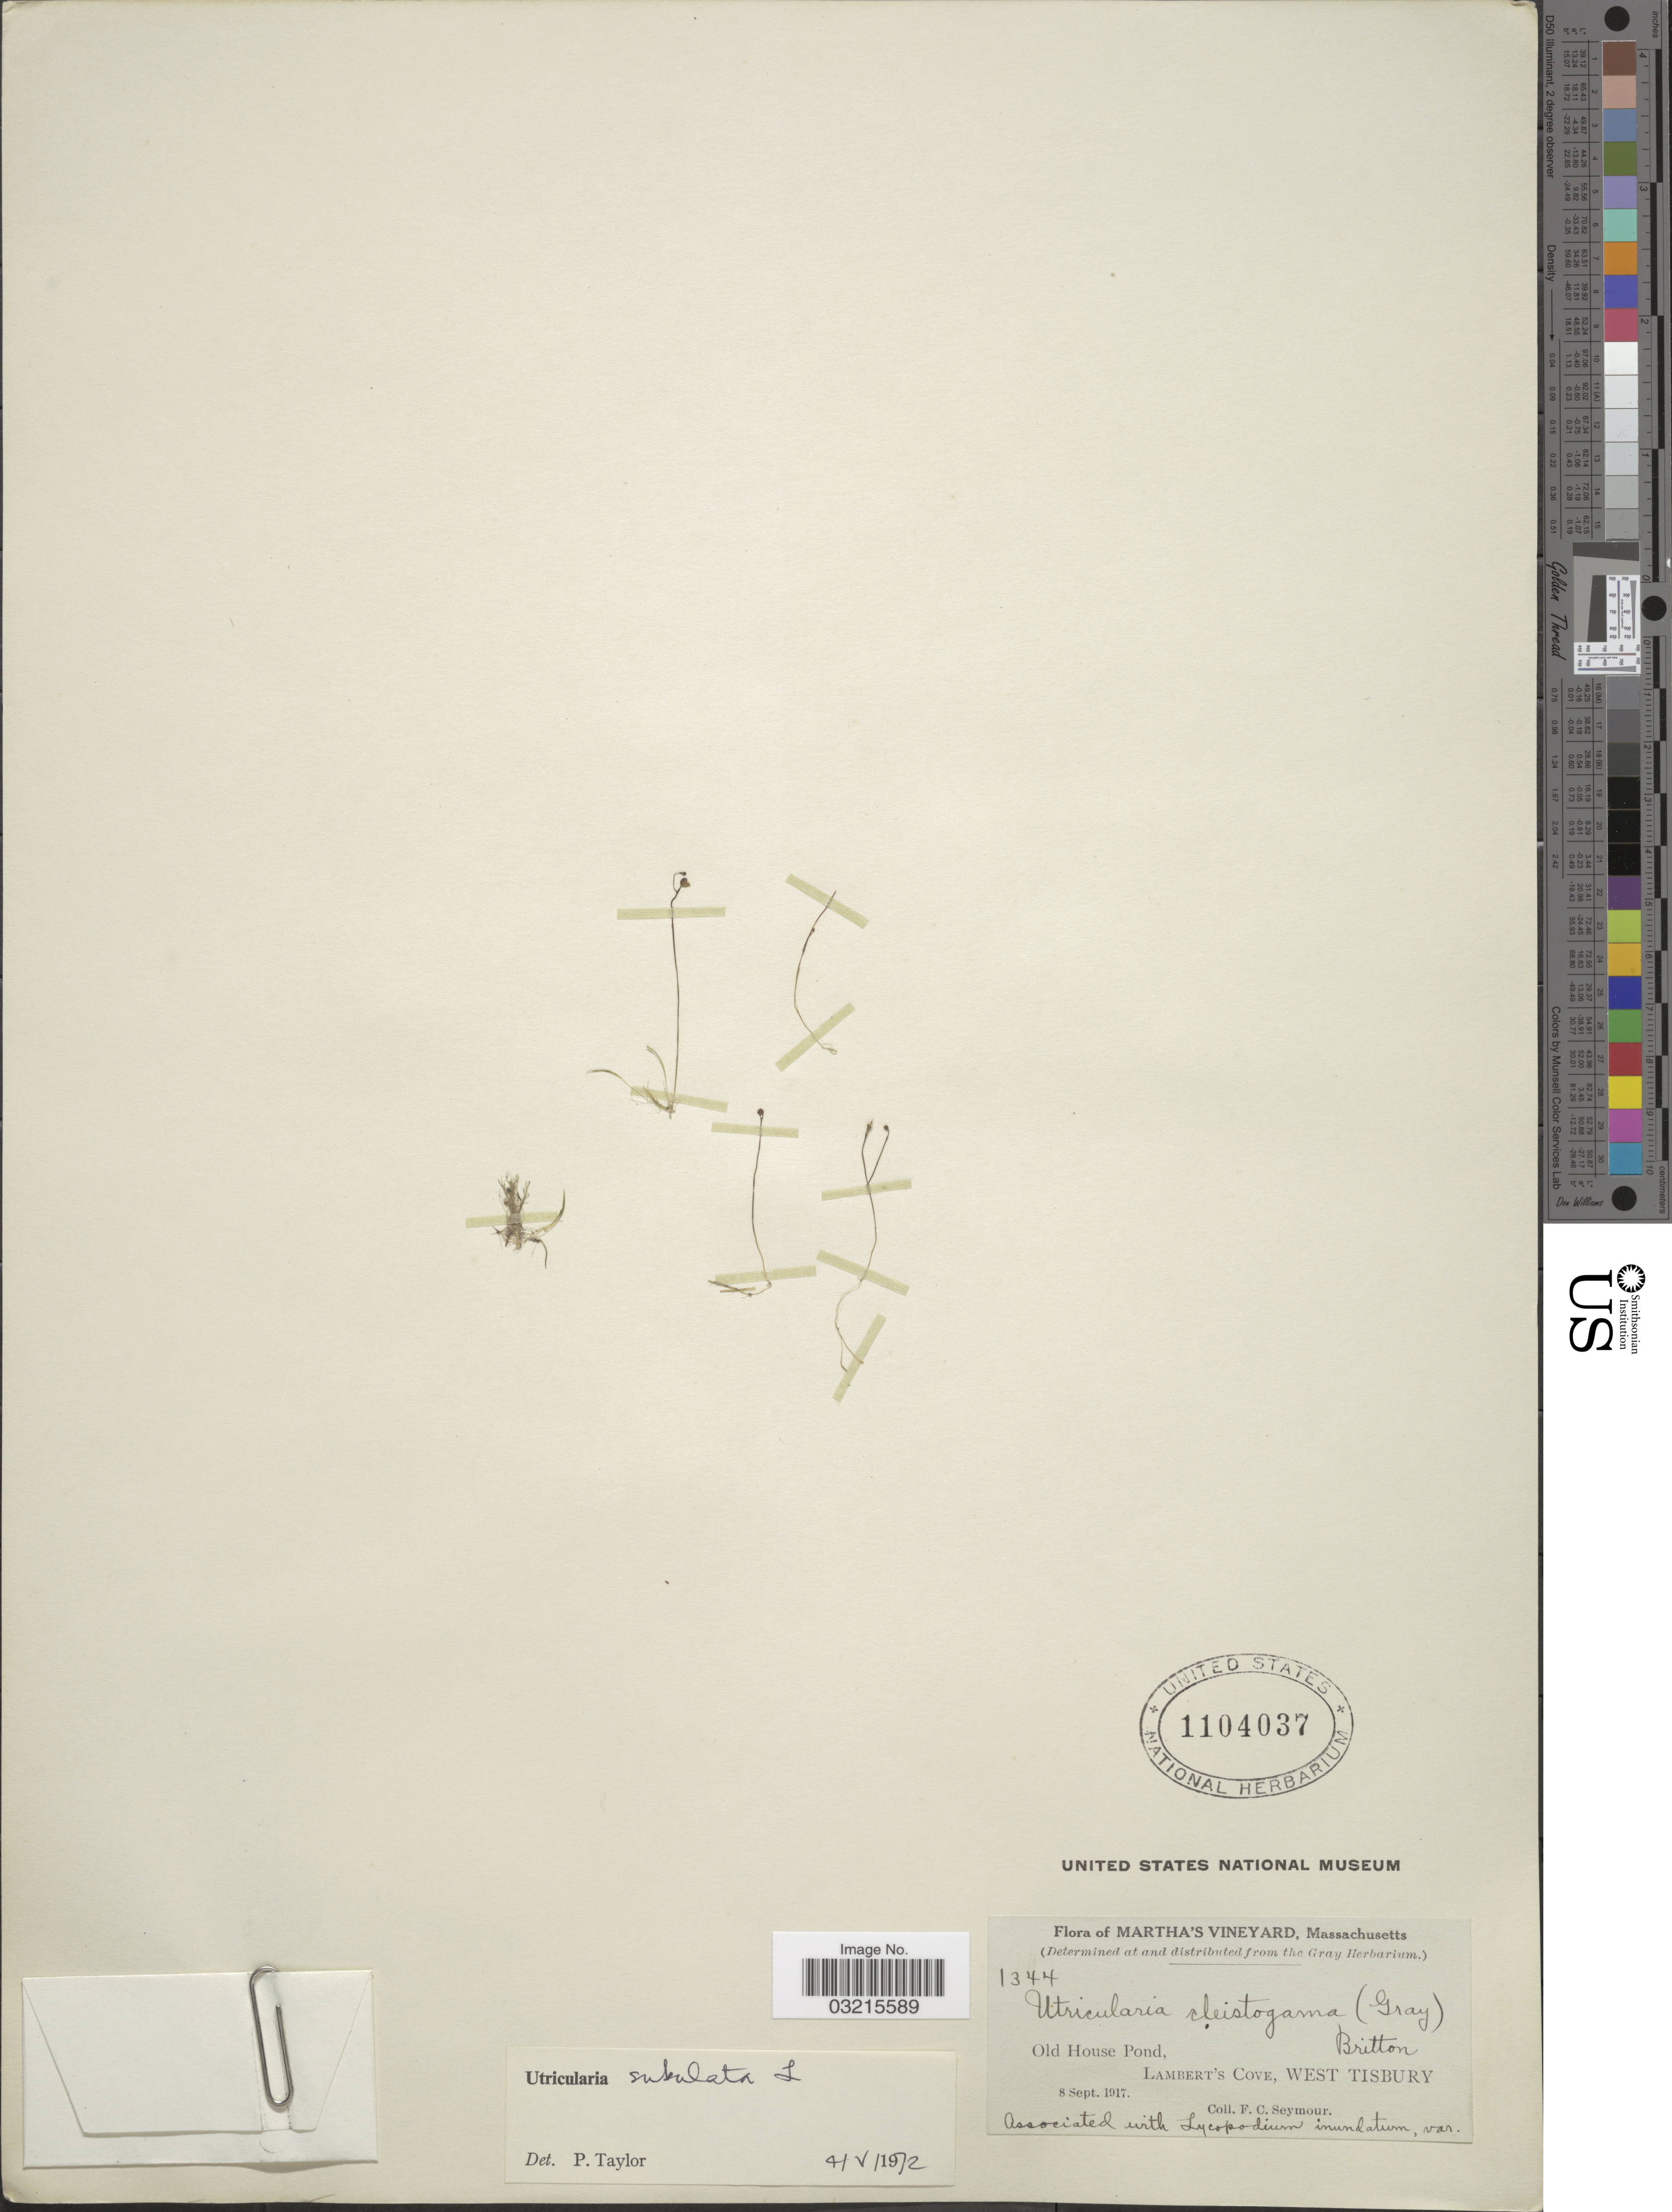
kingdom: Plantae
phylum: Tracheophyta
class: Magnoliopsida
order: Lamiales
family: Lentibulariaceae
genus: Utricularia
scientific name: Utricularia subulata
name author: L.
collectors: F. C. Seymour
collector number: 1344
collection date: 1917-09-08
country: United States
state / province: Massachusetts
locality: Martha's Vineyard, Old House Pond, Lambert's Cove, West Tisbury.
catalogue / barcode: US 1104037